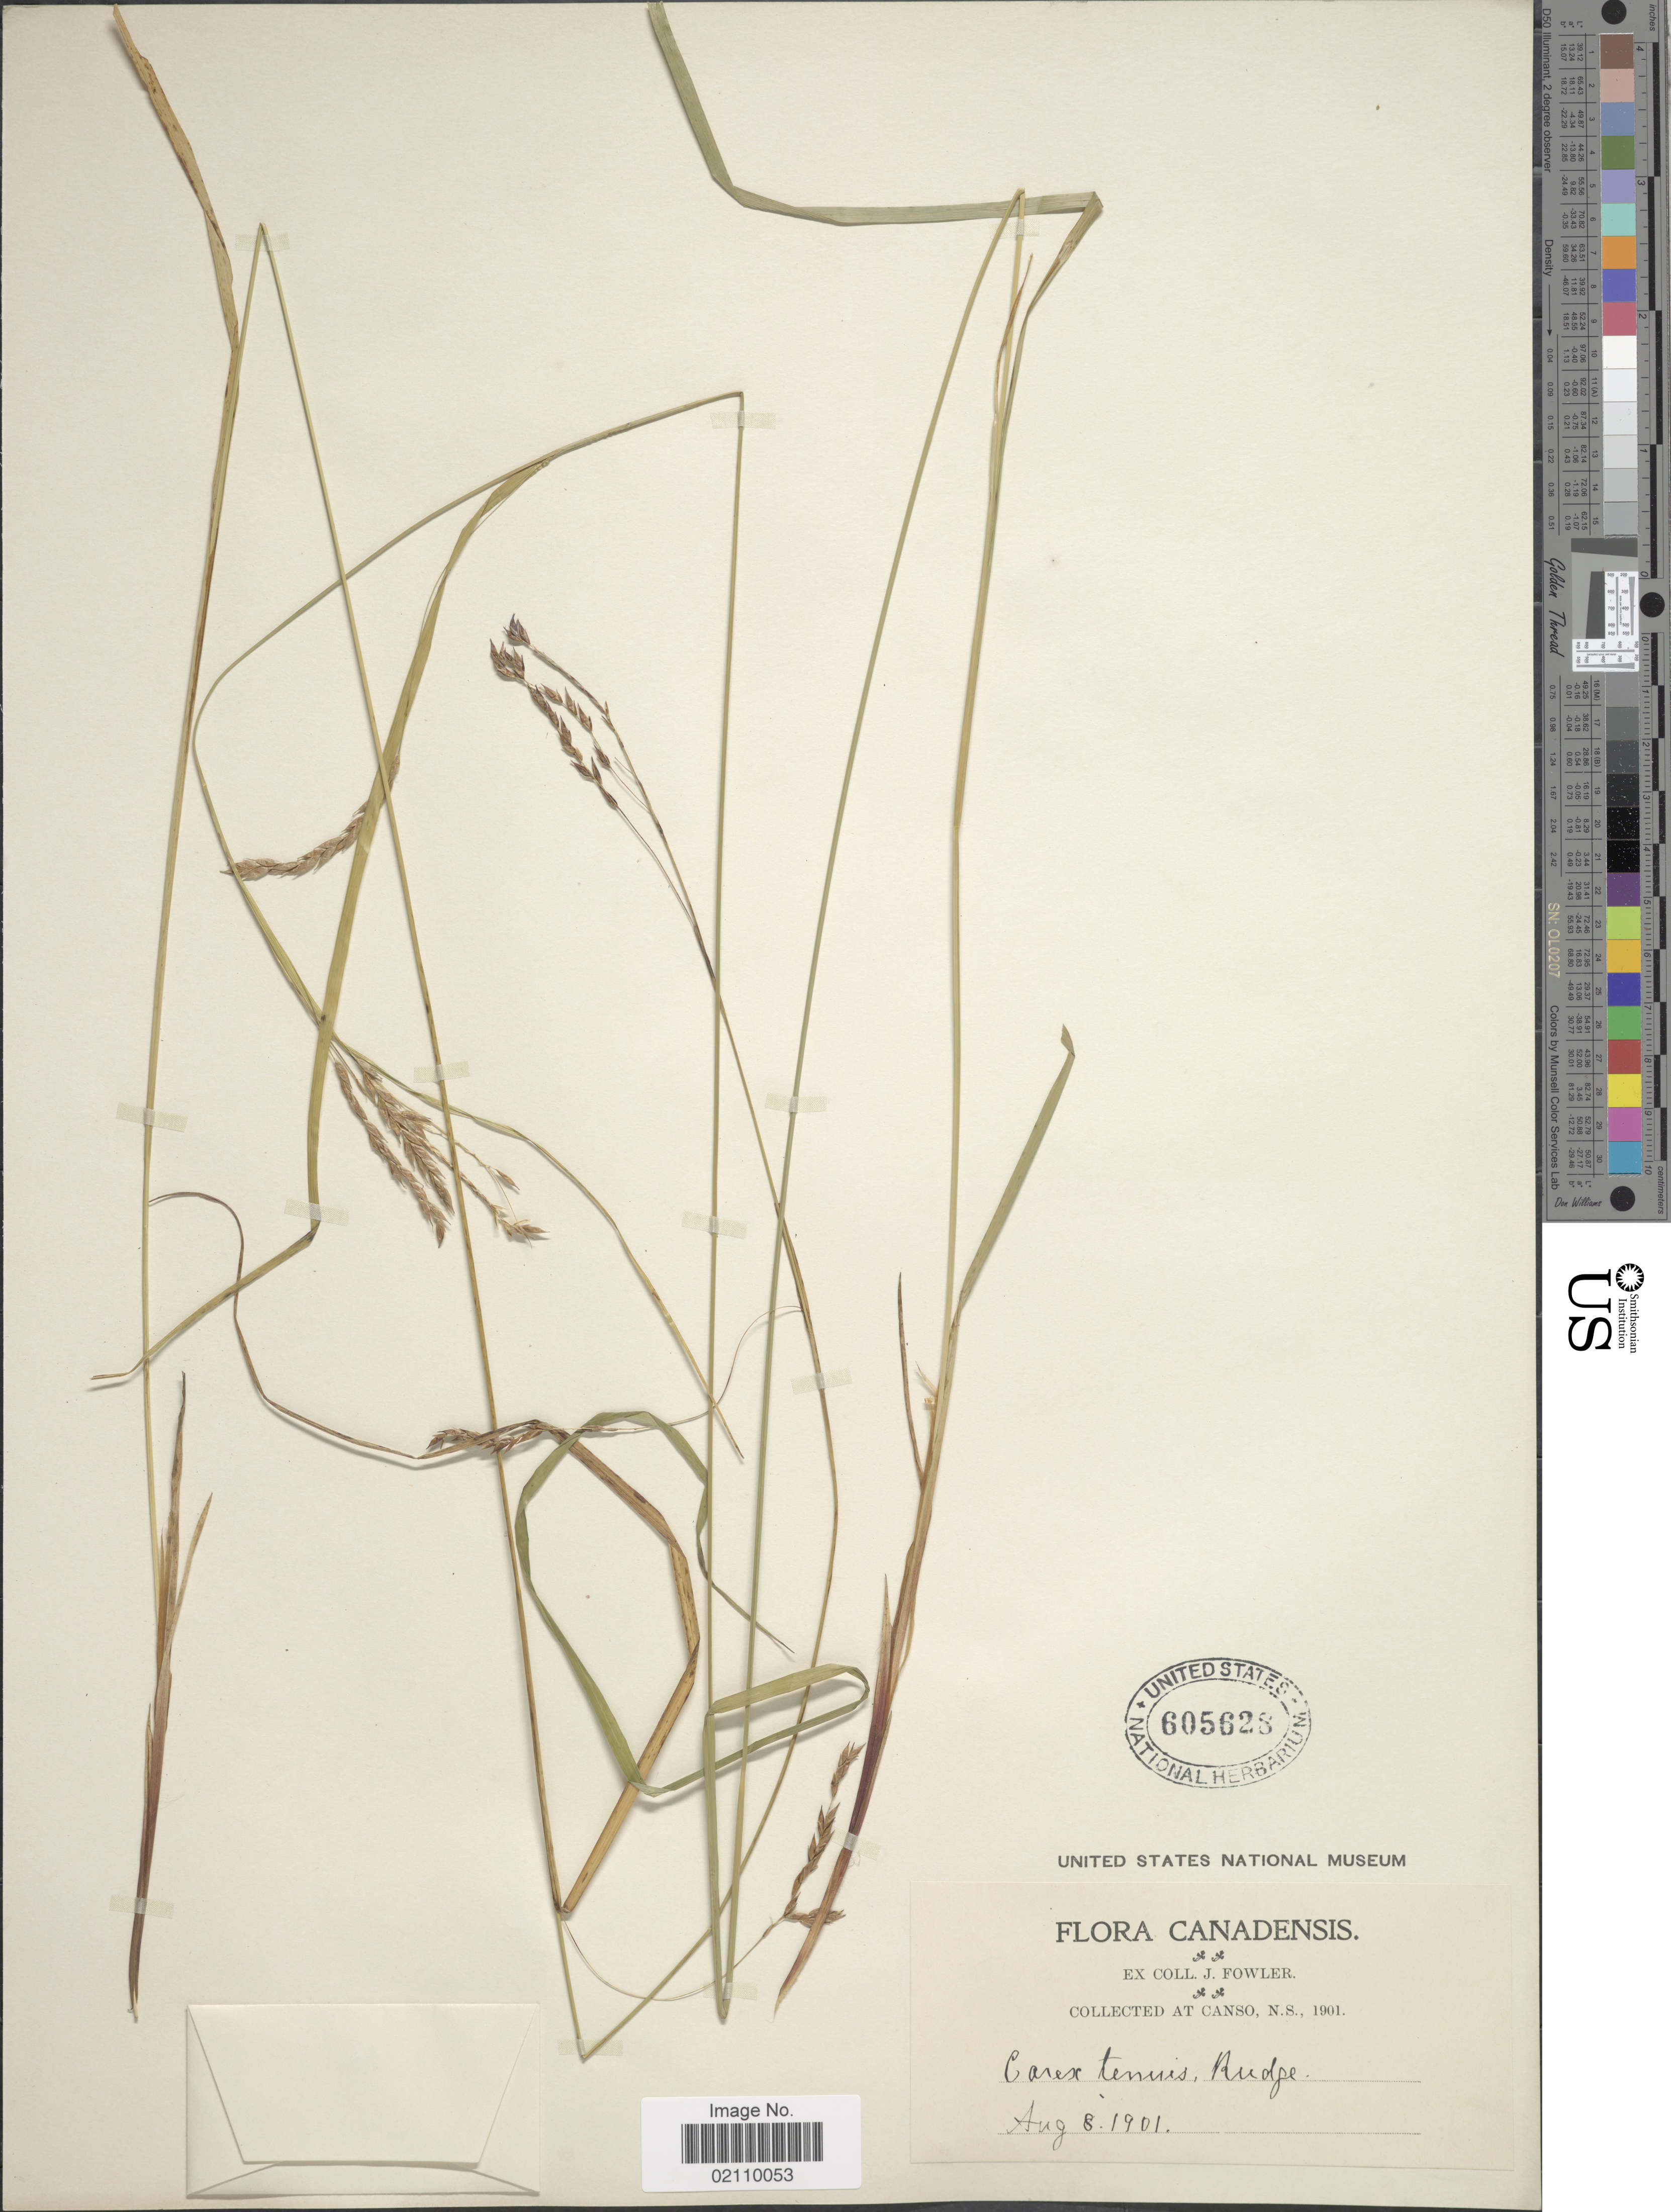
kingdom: Plantae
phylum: Tracheophyta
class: Liliopsida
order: Poales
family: Cyperaceae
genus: Carex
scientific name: Carex flexuosa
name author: Muhl. ex Willd.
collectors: J. P. Fowler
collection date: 1901-08-08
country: Canada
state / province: Nova Scotia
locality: Canso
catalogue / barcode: US 605628